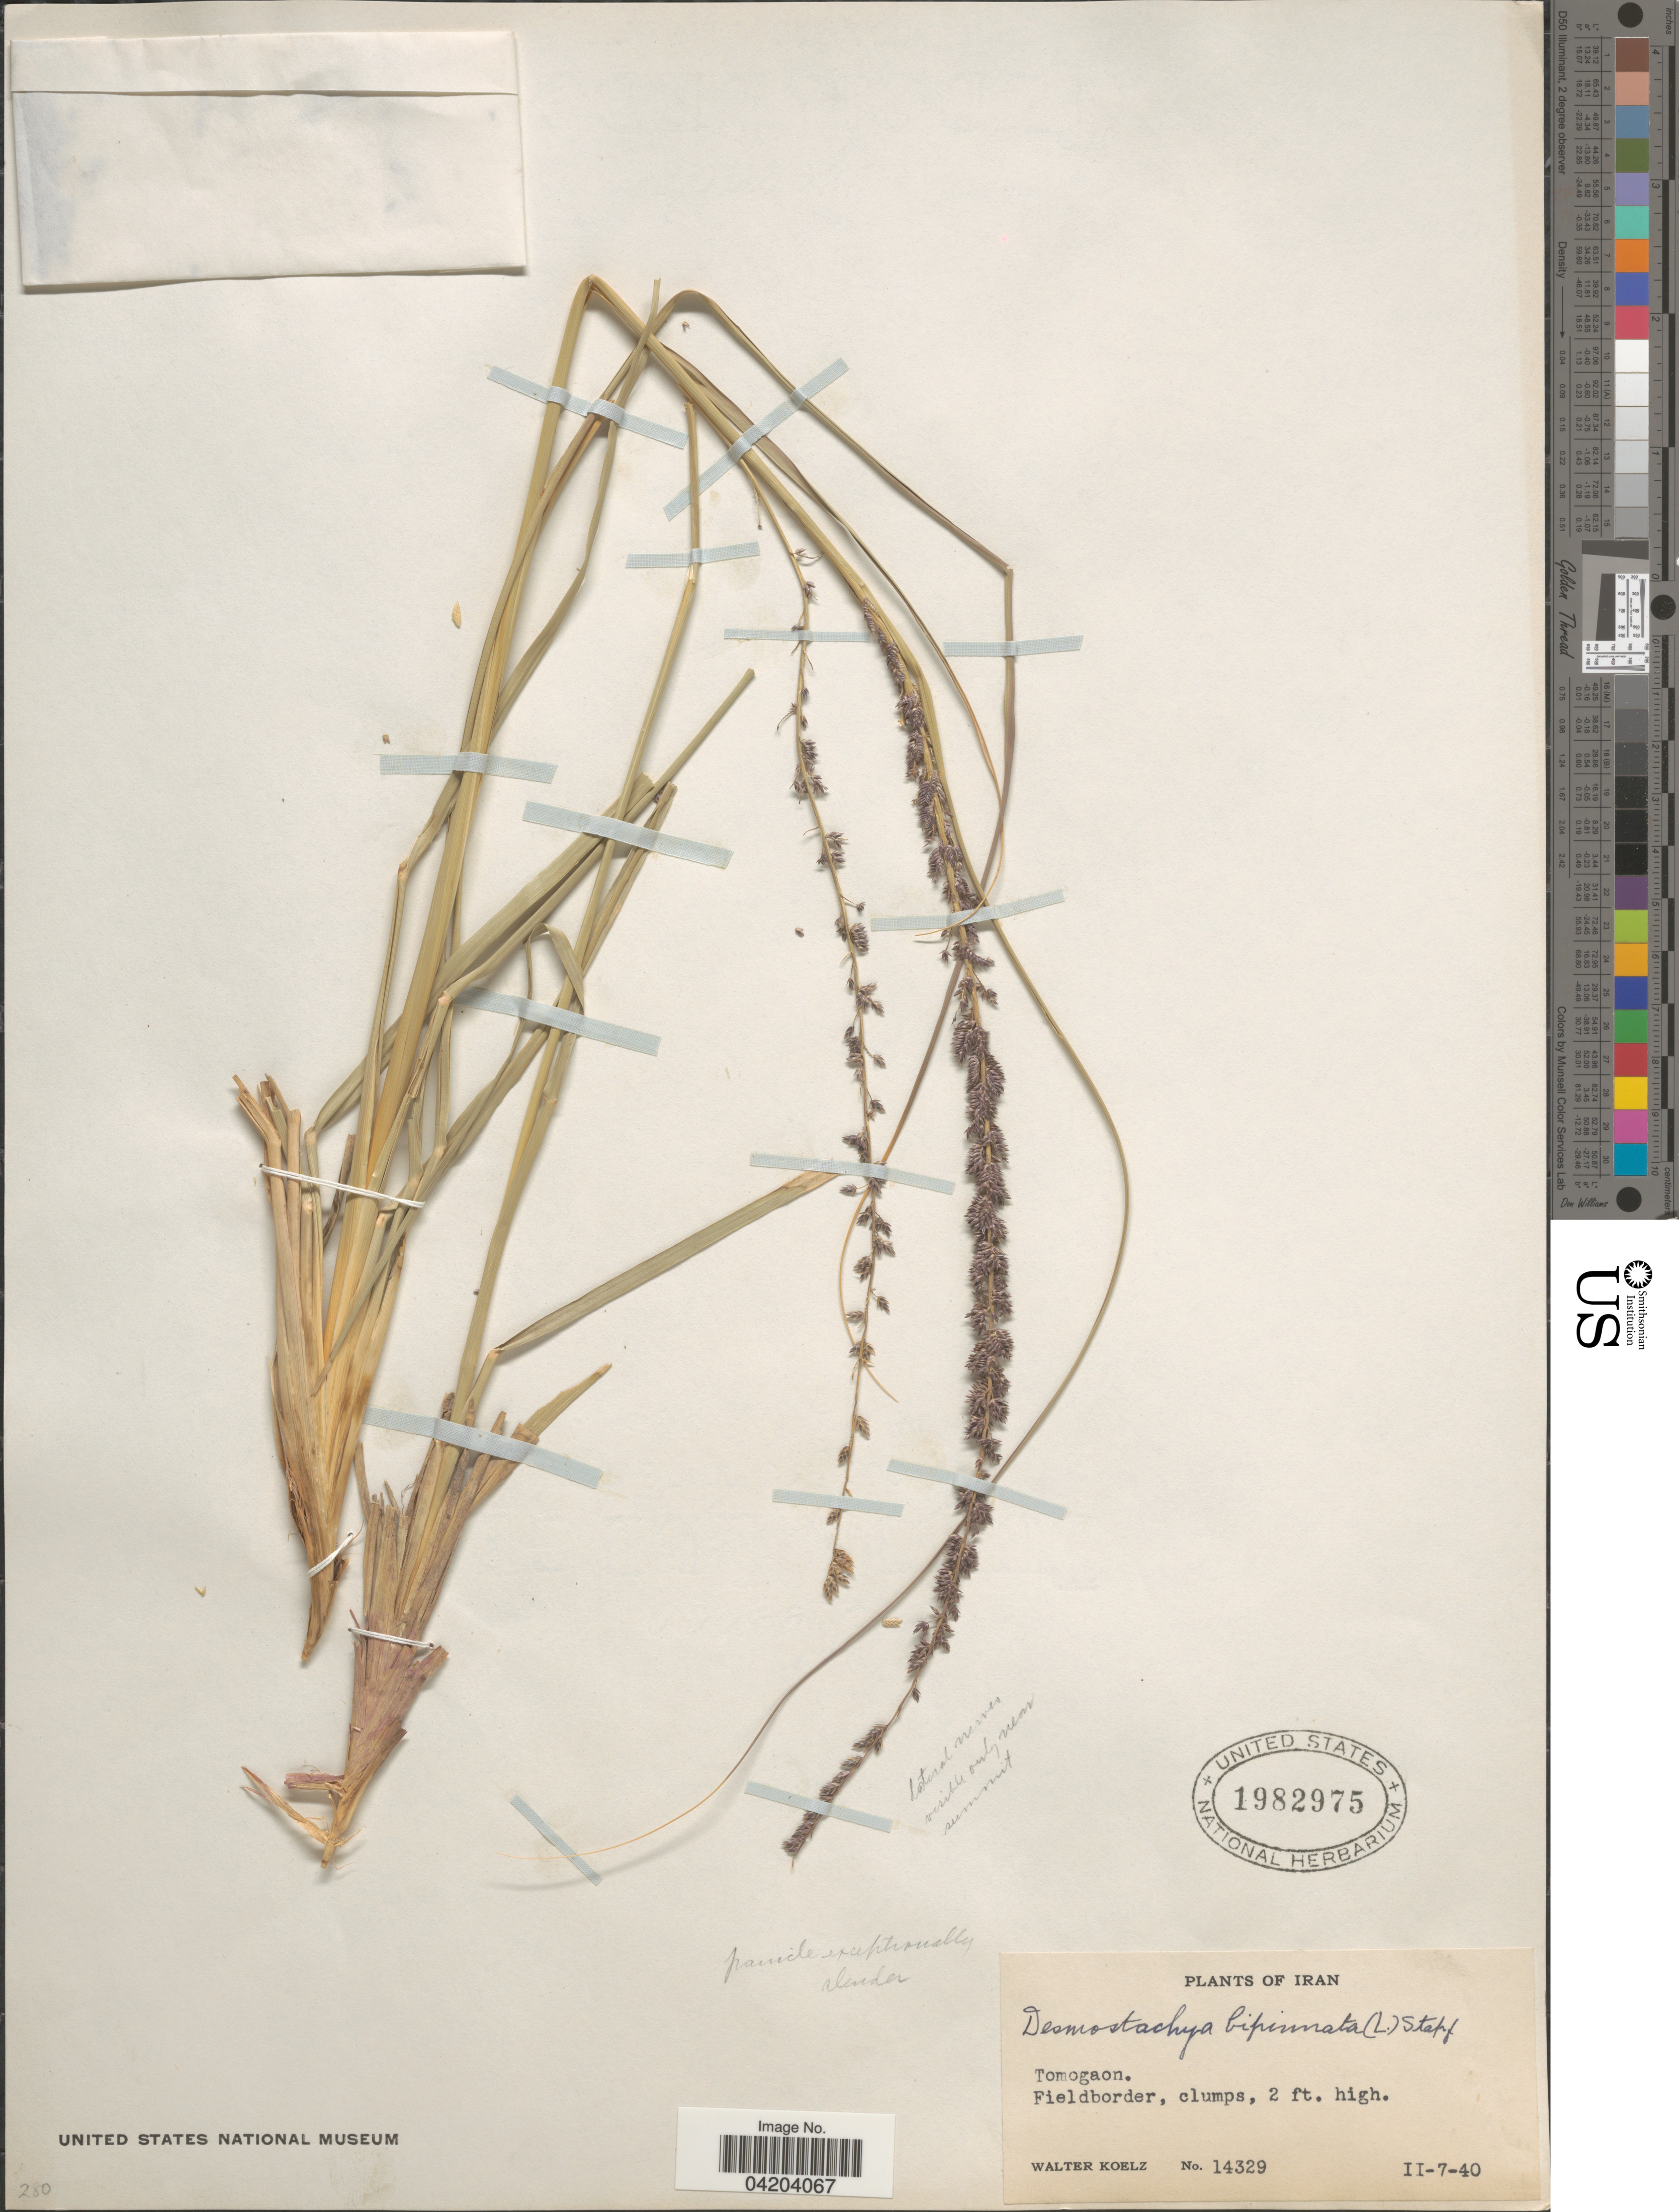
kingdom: Plantae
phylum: Tracheophyta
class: Liliopsida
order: Poales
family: Poaceae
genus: Desmostachya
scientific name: Desmostachya bipinnata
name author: (L.) Stapf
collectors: W. N. Koelz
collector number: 14329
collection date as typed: Transcribed d/m/y: 11/7/40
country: Iran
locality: Tomogaon.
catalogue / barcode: US 1982975